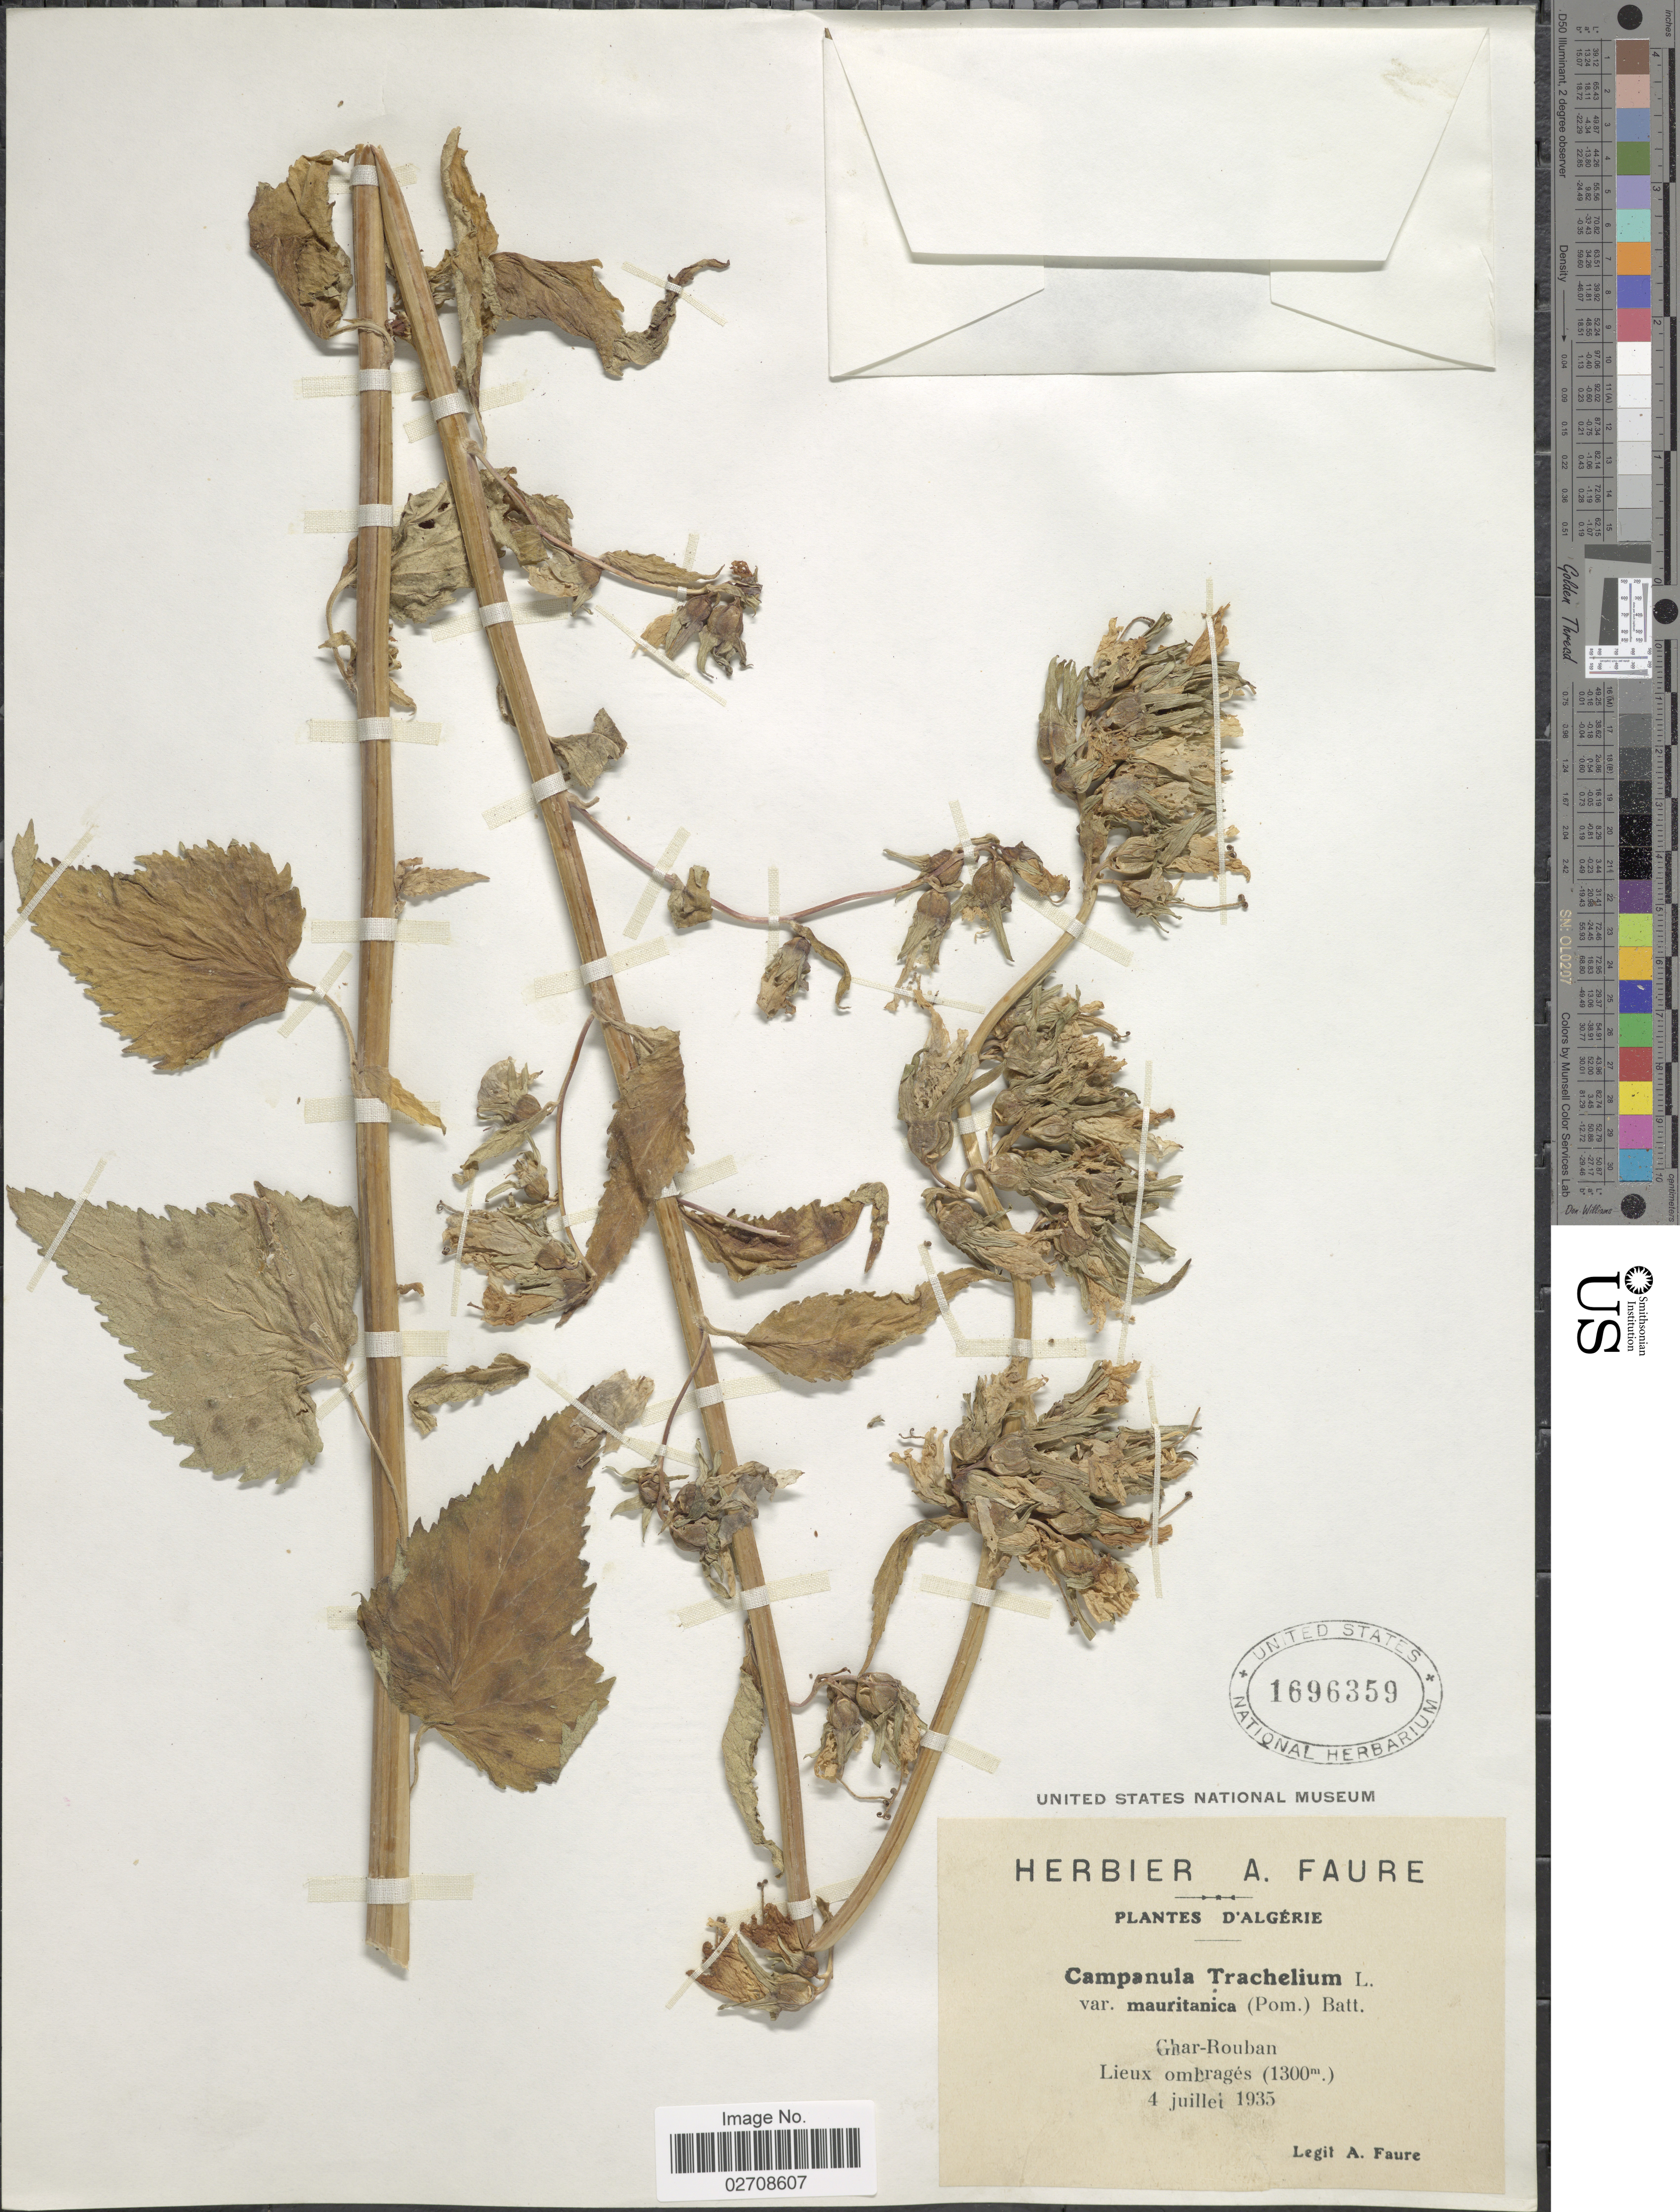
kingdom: Plantae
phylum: Tracheophyta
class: Magnoliopsida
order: Asterales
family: Campanulaceae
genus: Campanula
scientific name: Campanula trachelium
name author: L.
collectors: A. Faure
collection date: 1935-07-04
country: Algeria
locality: D'Algerie, Lieux ombrages, Ghar-Rouban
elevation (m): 1300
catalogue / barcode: US 1696359